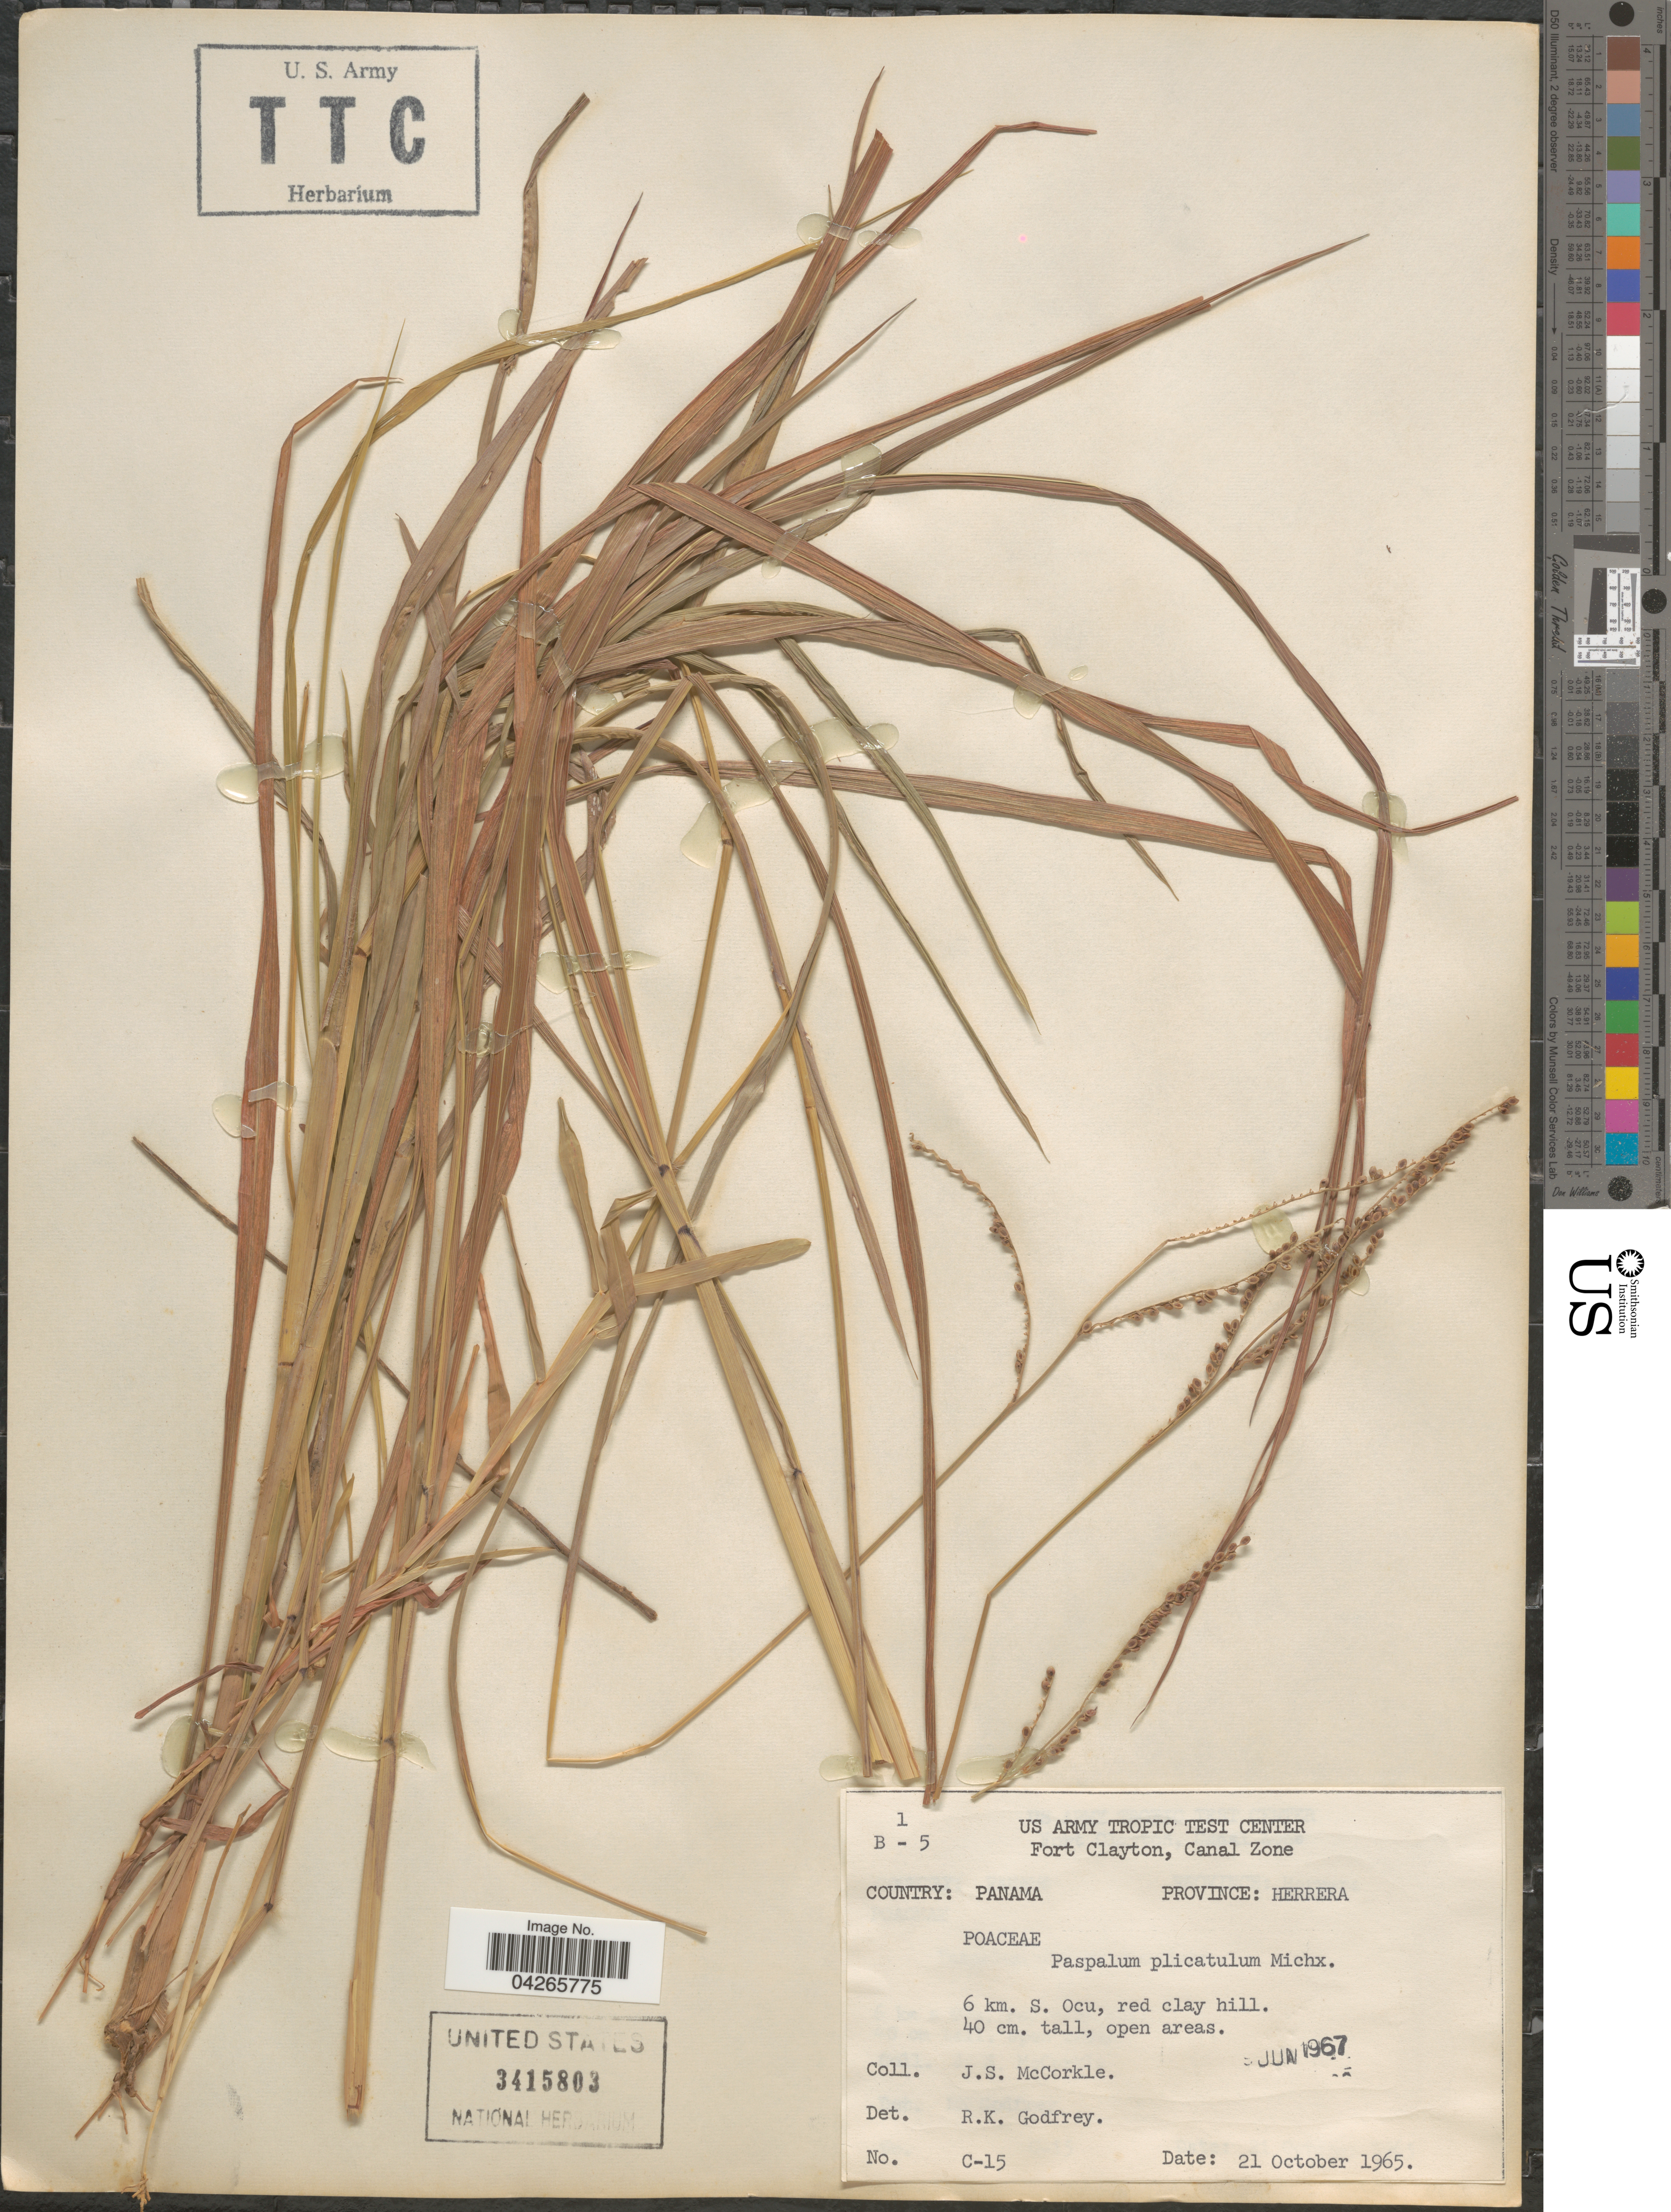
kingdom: Plantae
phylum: Tracheophyta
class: Liliopsida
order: Poales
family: Poaceae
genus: Paspalum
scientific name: Paspalum plicatulum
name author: Michx.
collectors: J. McCorkle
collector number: C-15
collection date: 1965-10-21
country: Panama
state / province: Herrera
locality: US Army Tropic Test Center. 6 km. S. Ocu, red clay hill.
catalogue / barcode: US 3415803